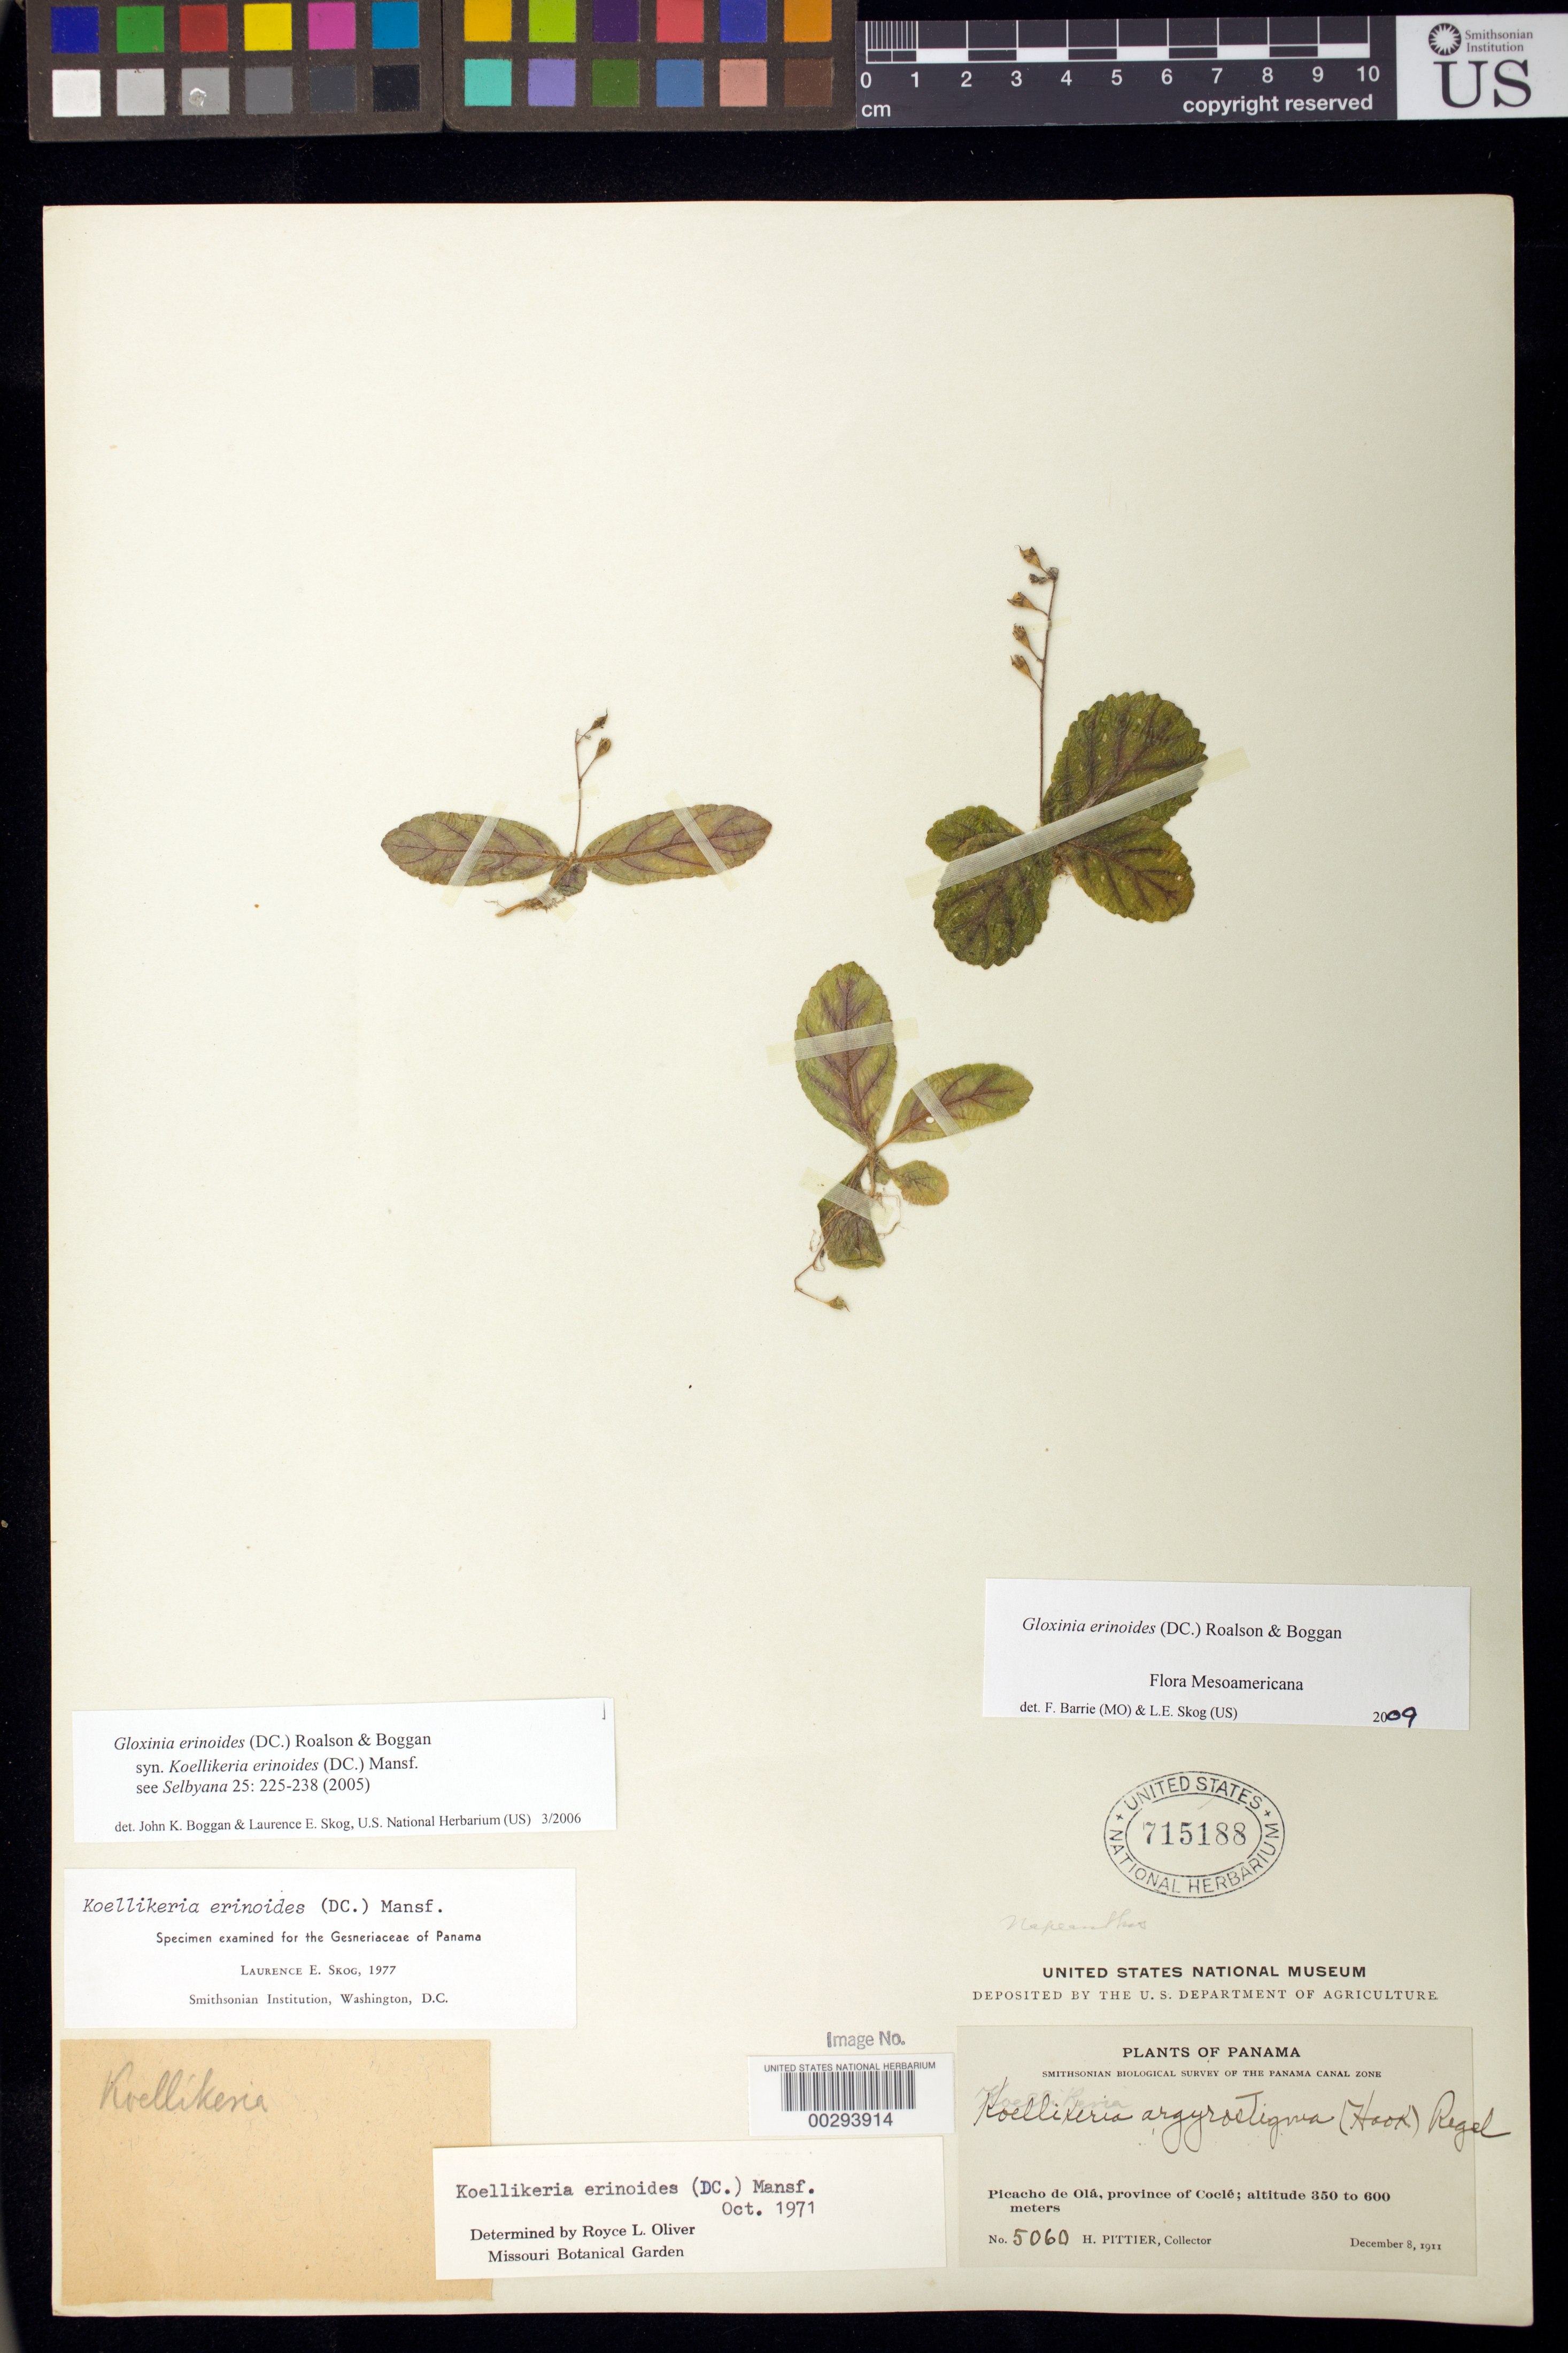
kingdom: Plantae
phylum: Tracheophyta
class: Magnoliopsida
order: Lamiales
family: Gesneriaceae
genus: Gloxinia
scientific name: Gloxinia erinoides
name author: (DC.) Roalson & Boggan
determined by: Boggan, J. K.; Skog, L. E.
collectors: H. F. Pittier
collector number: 5060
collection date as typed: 08 Dec 1911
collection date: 1911-12-08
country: Panama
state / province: Coclé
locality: Picacho de Ola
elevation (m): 350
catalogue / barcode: US 715188